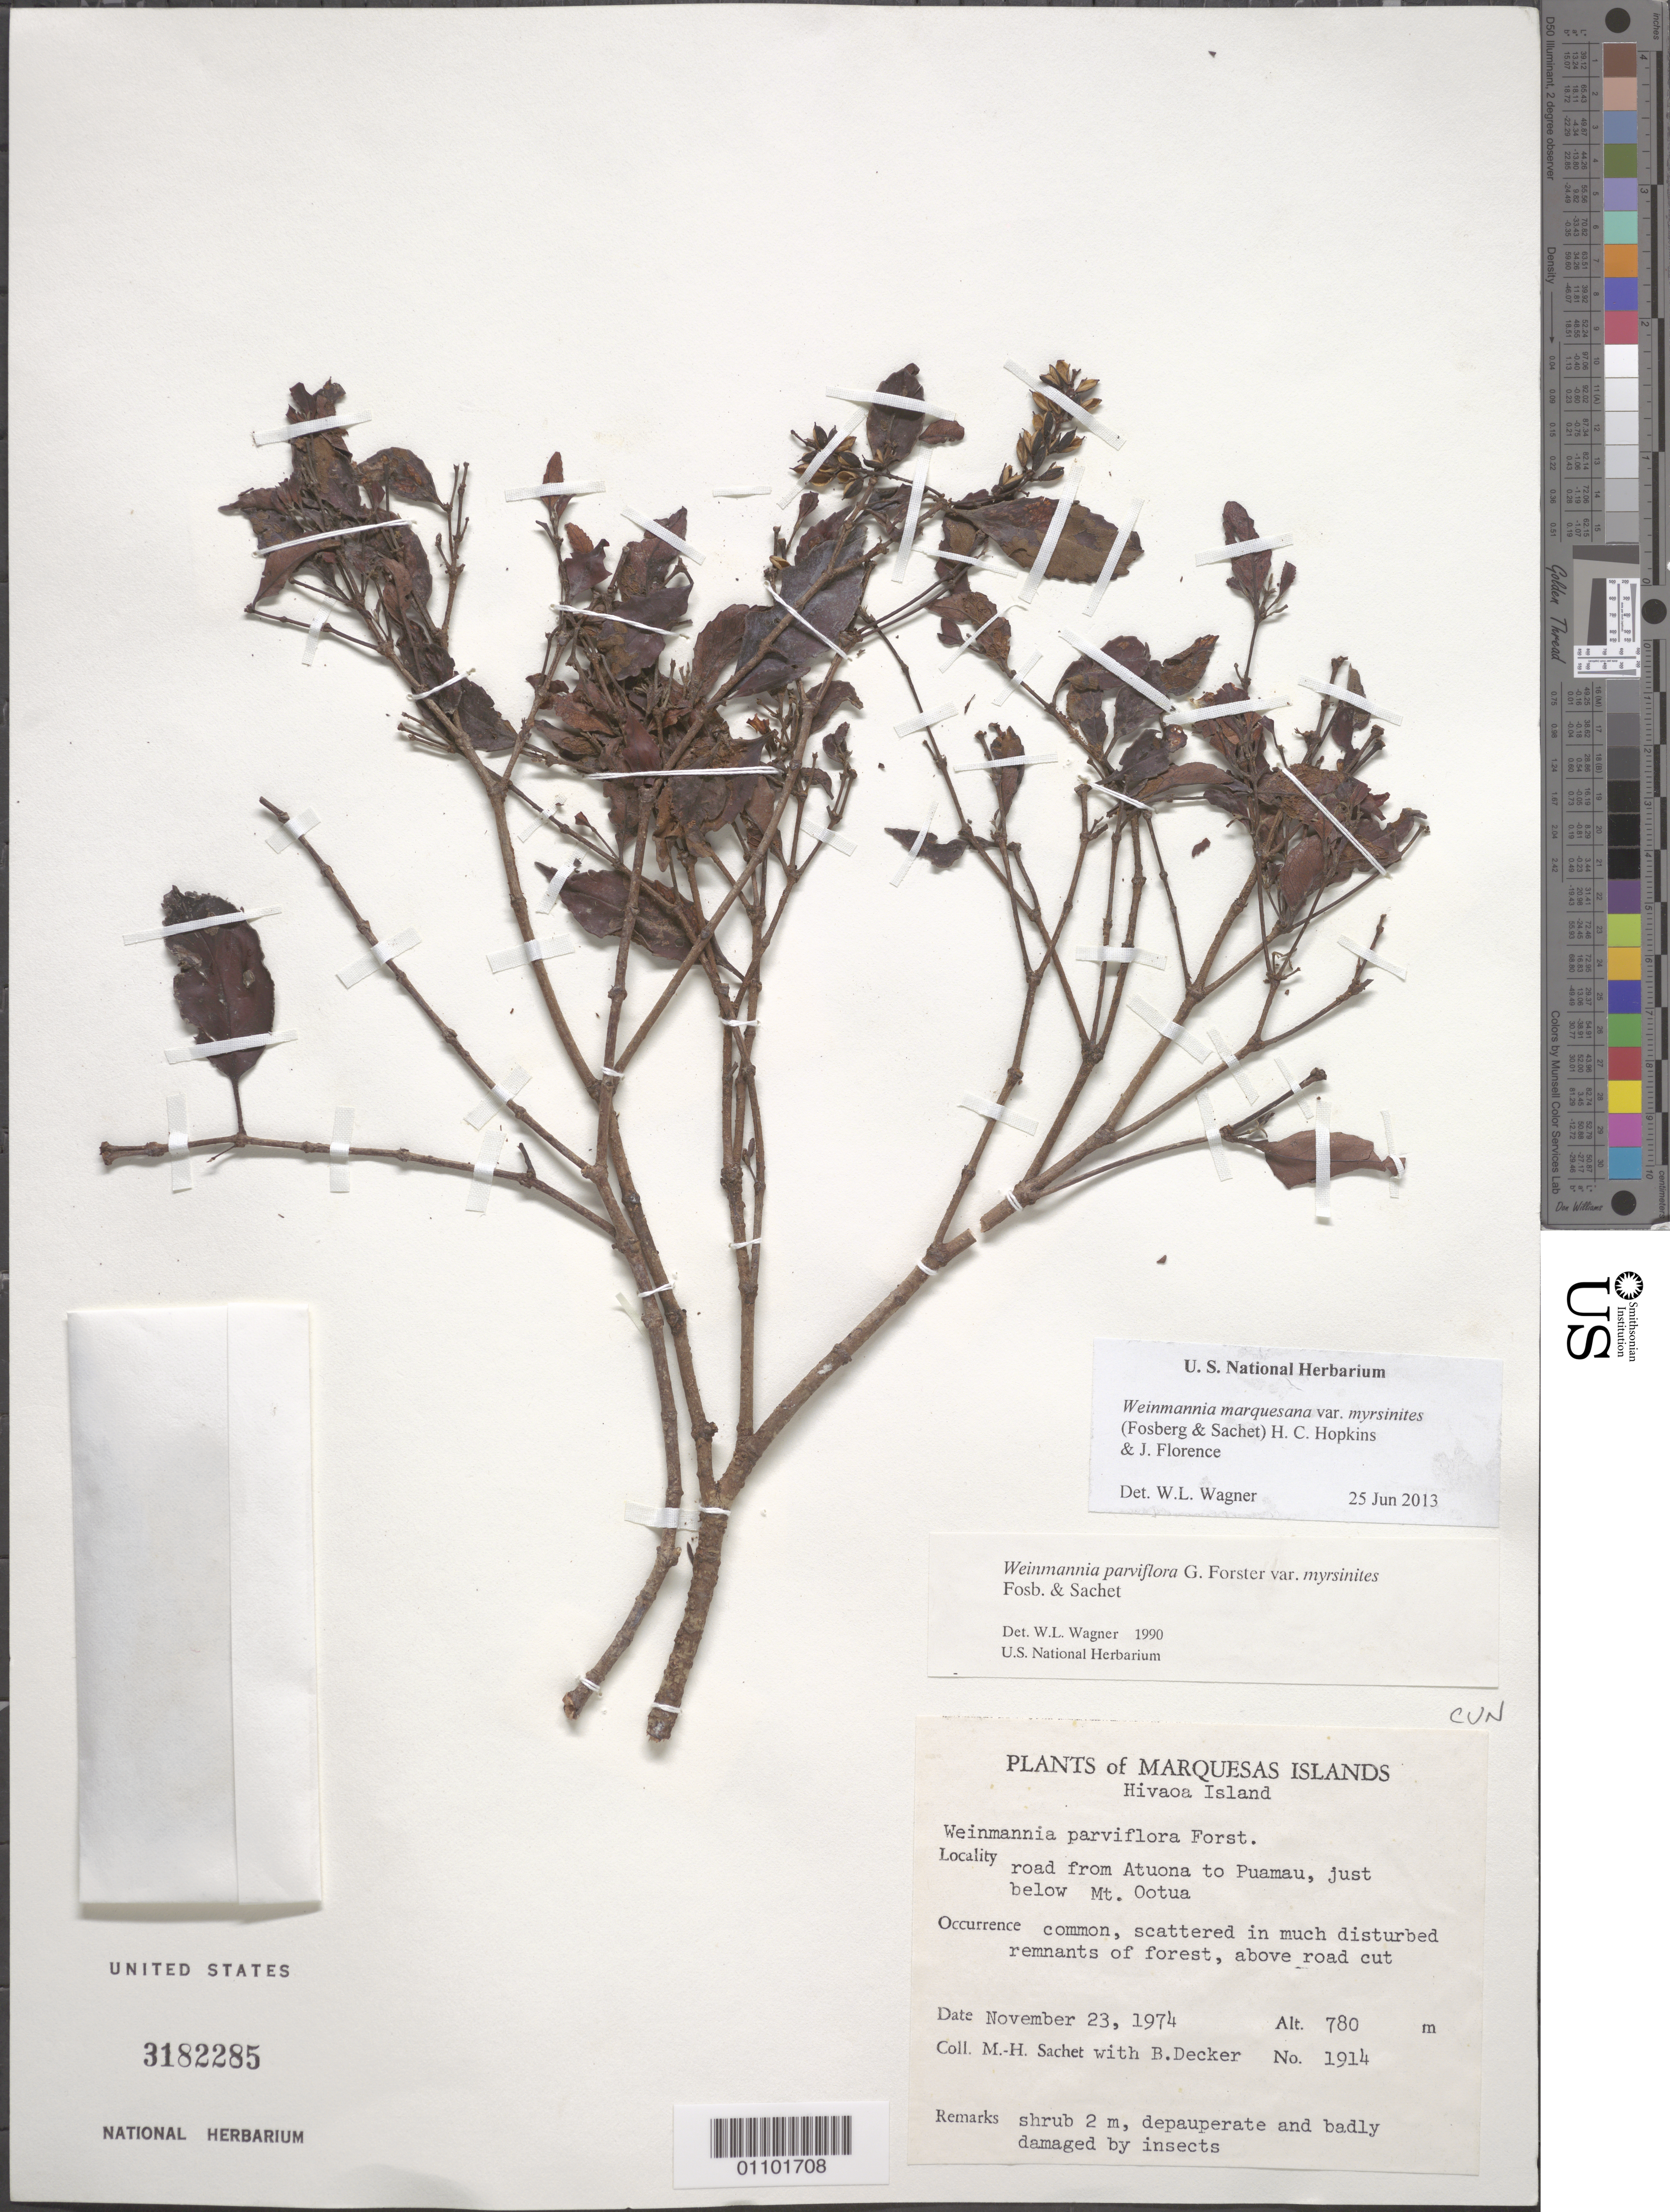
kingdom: Plantae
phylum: Tracheophyta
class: Magnoliopsida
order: Oxalidales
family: Cunoniaceae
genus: Pterophylla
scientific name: Pterophylla marquesana var. myrsinites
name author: (Fosberg & Sachet) Pillon & H.C. Hopkins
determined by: Wagner, W. L., (BOT), Smithsonian Institution - National Museum of Natural History (UNITED STATES)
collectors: M.-H. Sachet & B. G. Decker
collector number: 1914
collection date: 1974-11-23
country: French Polynesia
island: Hiva Oa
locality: Road from Atuona to Puamau, just below Mt. Ootua, above road cut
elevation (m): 780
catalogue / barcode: US 3182285